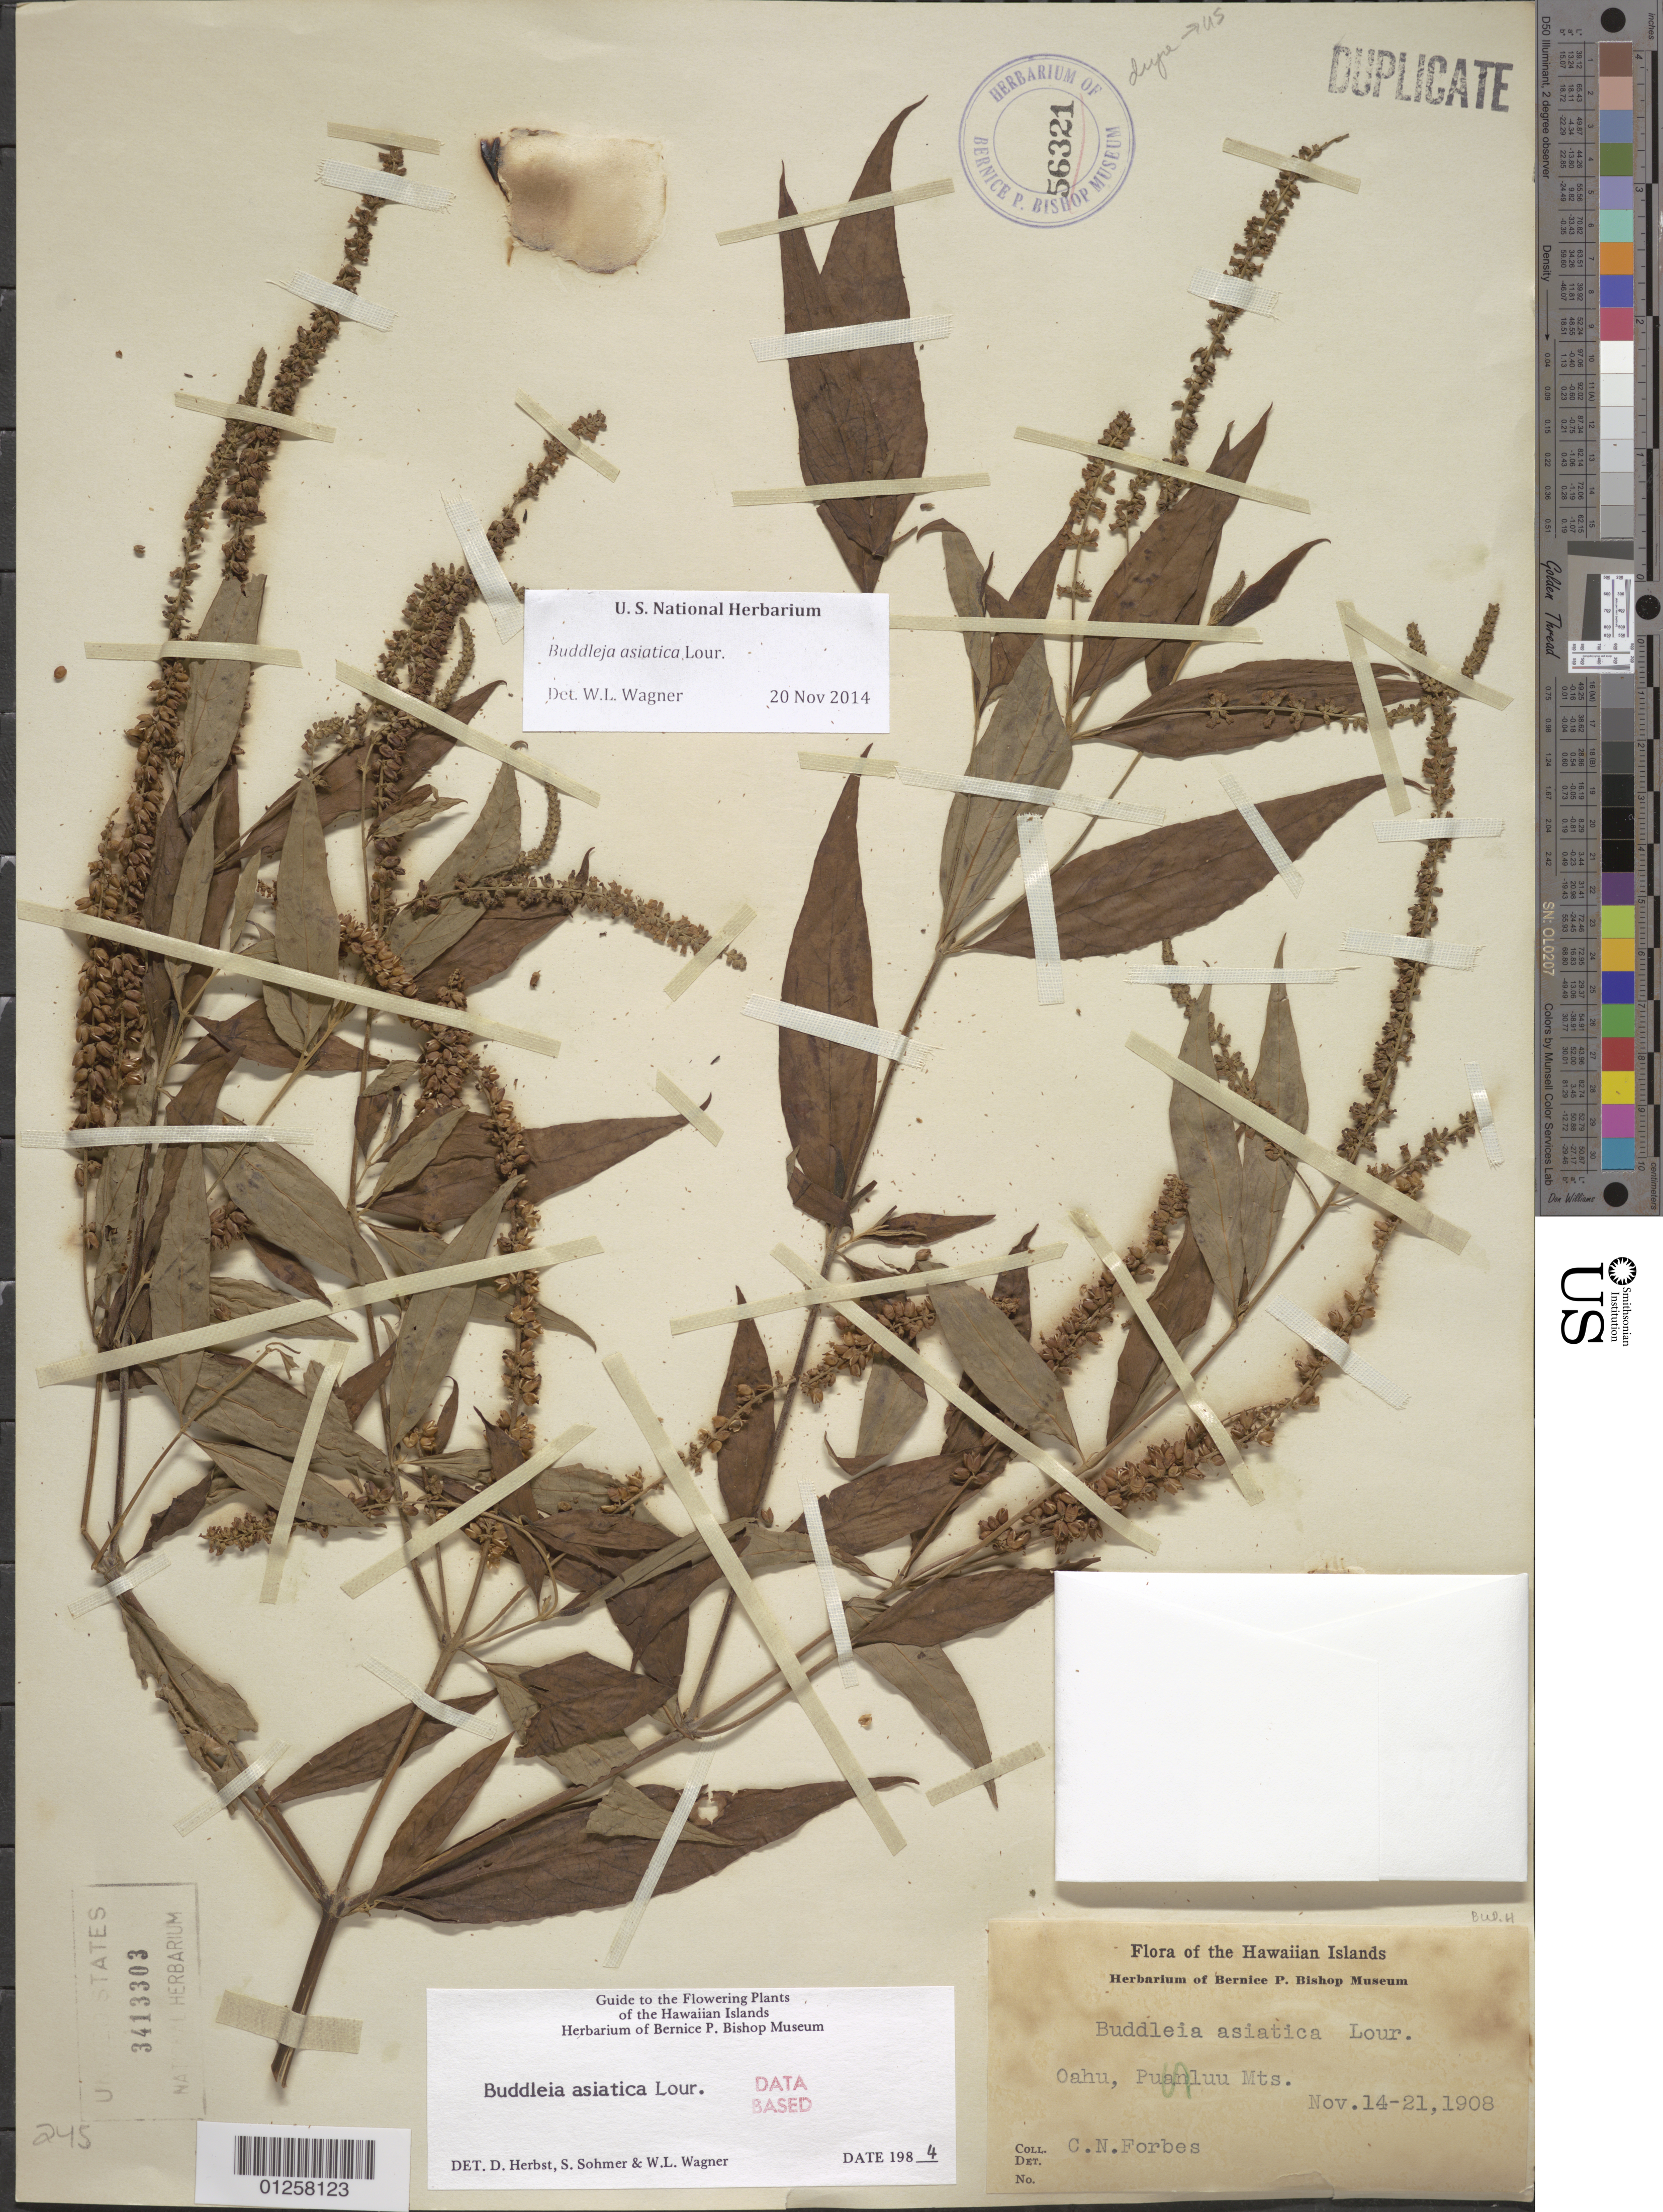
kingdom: Plantae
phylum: Tracheophyta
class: Magnoliopsida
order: Lamiales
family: Scrophulariaceae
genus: Buddleja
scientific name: Buddleja asiatica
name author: Lour.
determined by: Herbst, D. R.; Sohmer, S. H.; Wagner, W. L.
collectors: C. N. Forbes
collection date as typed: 14 Nov 1908 to 21 Nov 1908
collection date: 1908-11-14/1908-11-21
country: United States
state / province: Hawaii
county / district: Honolulu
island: Oahu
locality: Punaluu Mts.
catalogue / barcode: US 3413303